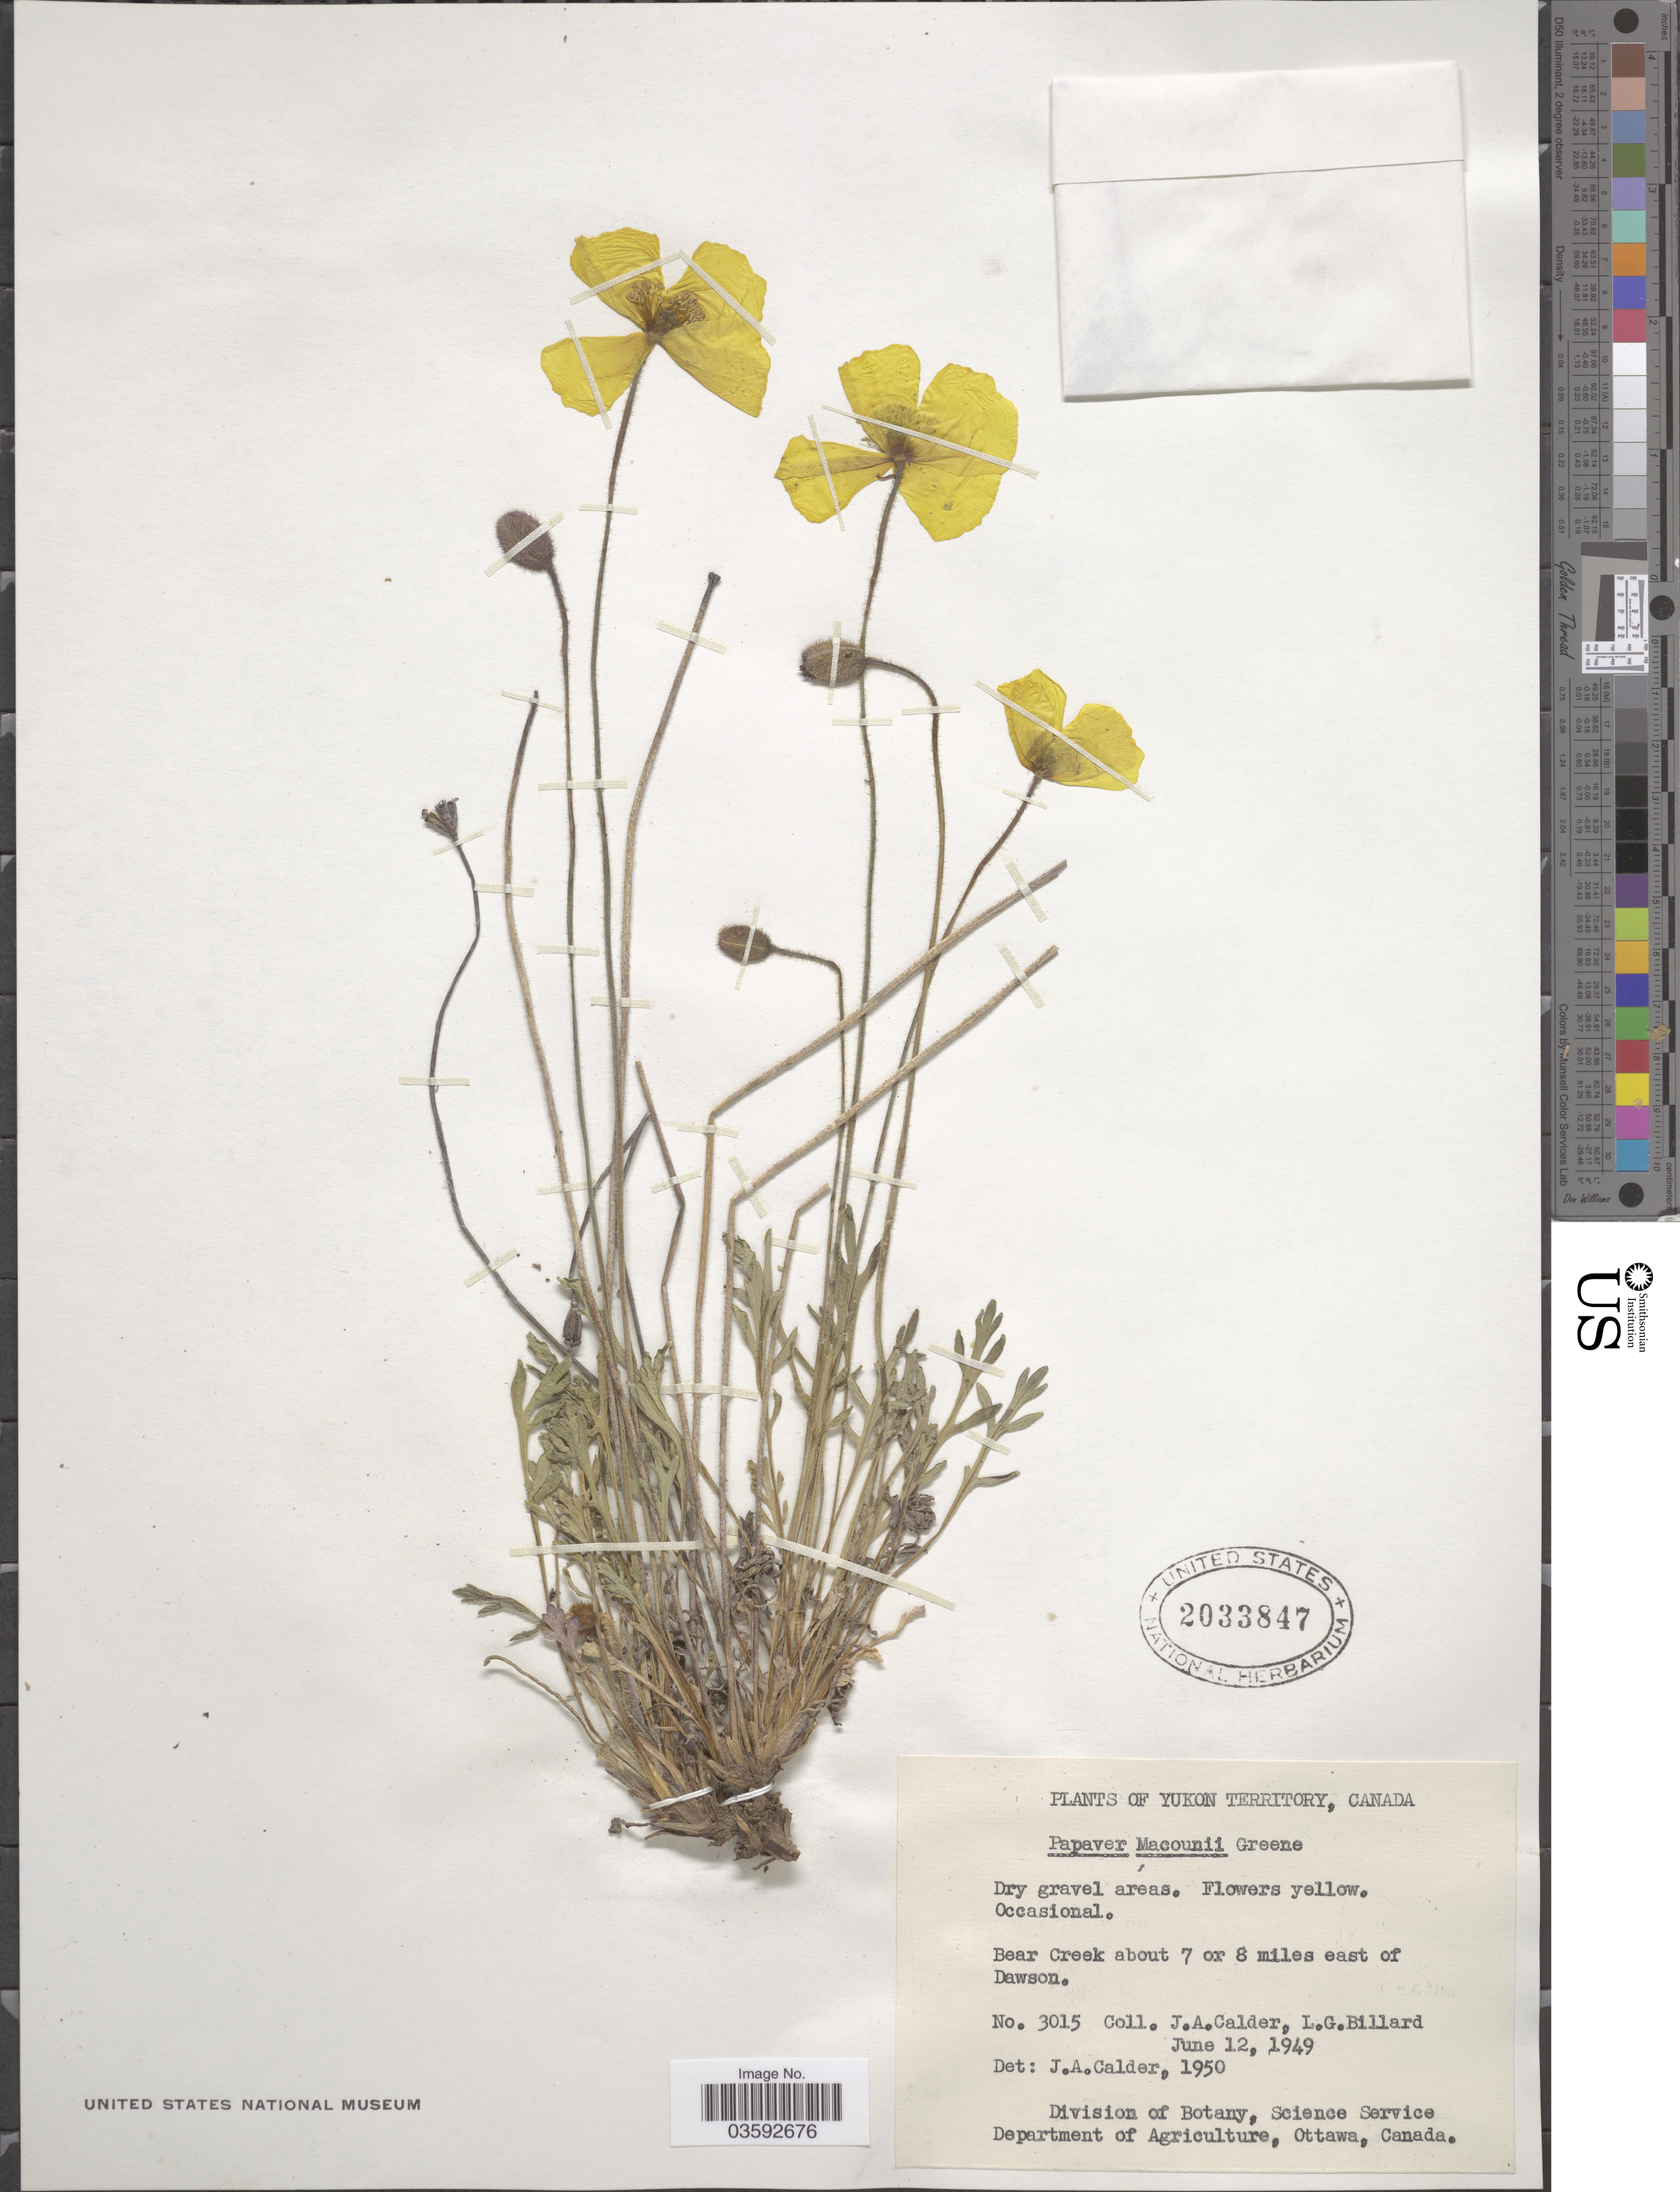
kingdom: Plantae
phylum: Tracheophyta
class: Magnoliopsida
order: Ranunculales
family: Papaveraceae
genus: Papaver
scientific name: Papaver macounii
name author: Greene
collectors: J. A. Calder & L. Billard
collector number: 3015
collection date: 1949-06-12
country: Canada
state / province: Yukon Territory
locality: Bear Creek about 7 or 8 miles east of Dawson.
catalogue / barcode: US 2033847